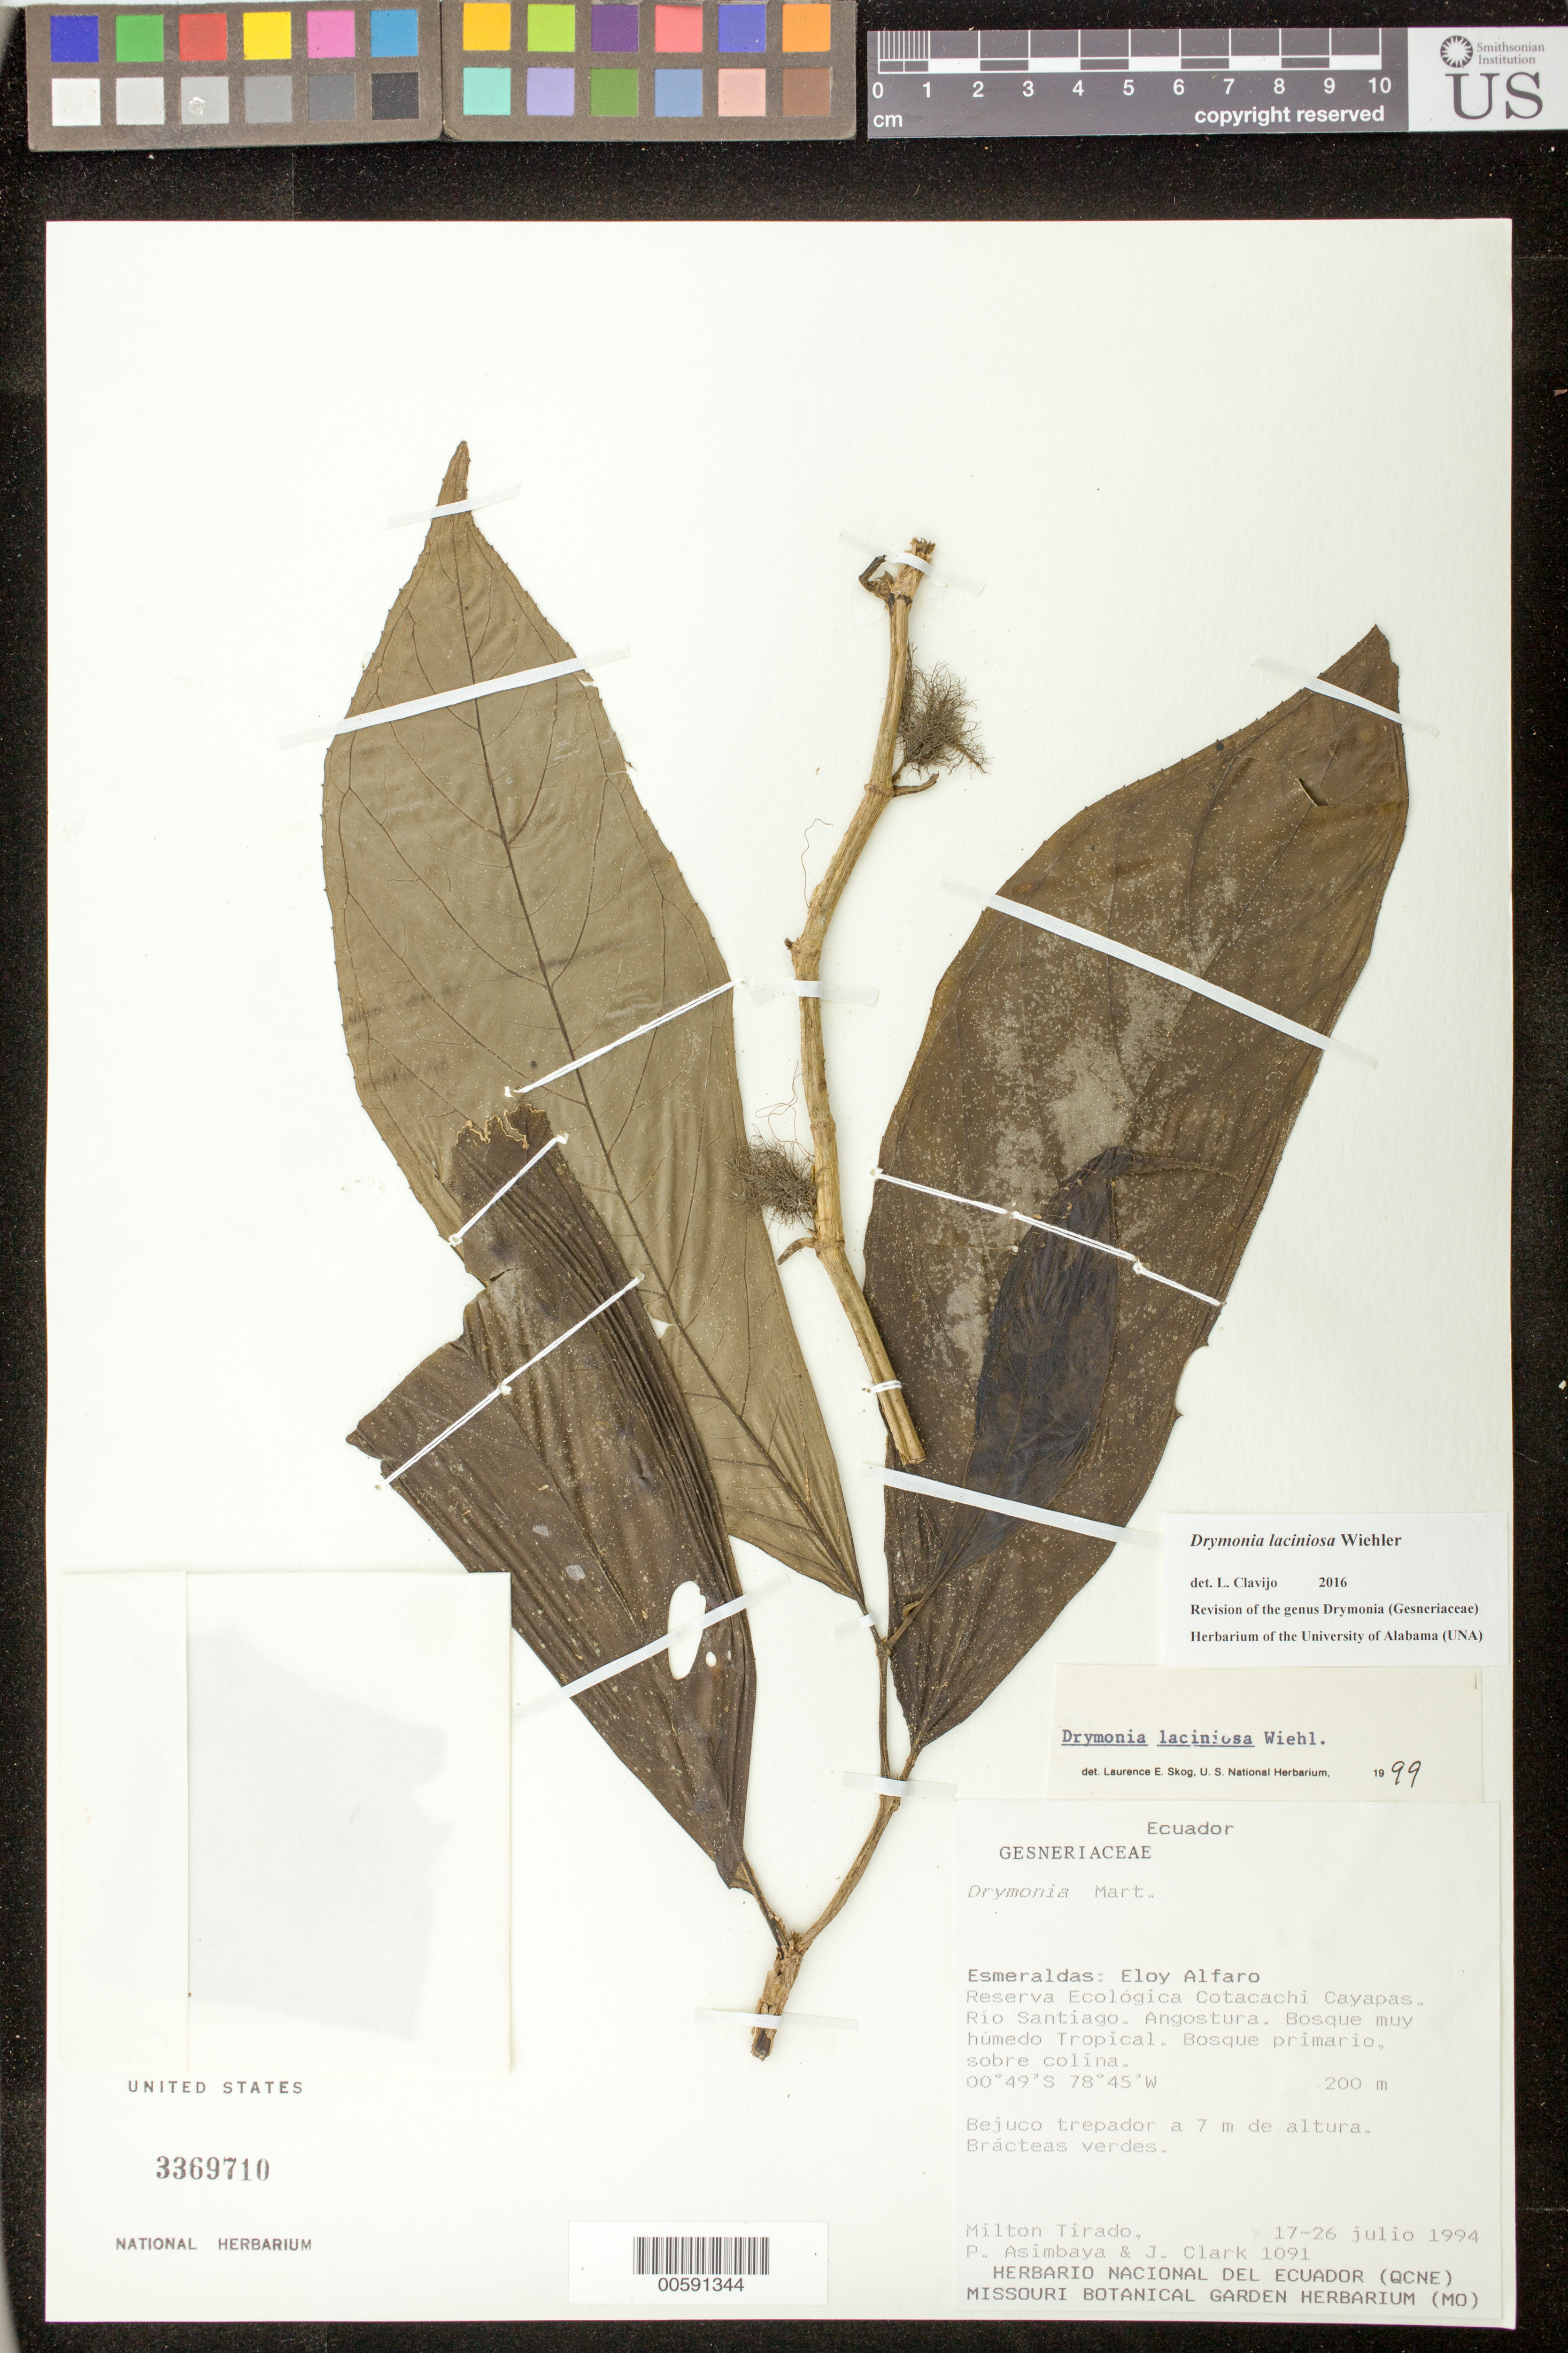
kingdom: Plantae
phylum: Tracheophyta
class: Magnoliopsida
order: Lamiales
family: Gesneriaceae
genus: Drymonia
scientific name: Drymonia laciniosa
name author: Wiehler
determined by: Skog, Laurence E.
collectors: M. Tirado, P. Asimbaya & J. L. Clark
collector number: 1091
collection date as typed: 17-26 Jul 1994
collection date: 1994-07-17/1994-07-26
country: Ecuador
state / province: Esmeraldas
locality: Eloy Alfaro: Reserva Ecológica Cotacachi Cayapas, Río Santiago, Angosture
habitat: Bosque primario, sobre colina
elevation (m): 200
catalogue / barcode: US 3369710